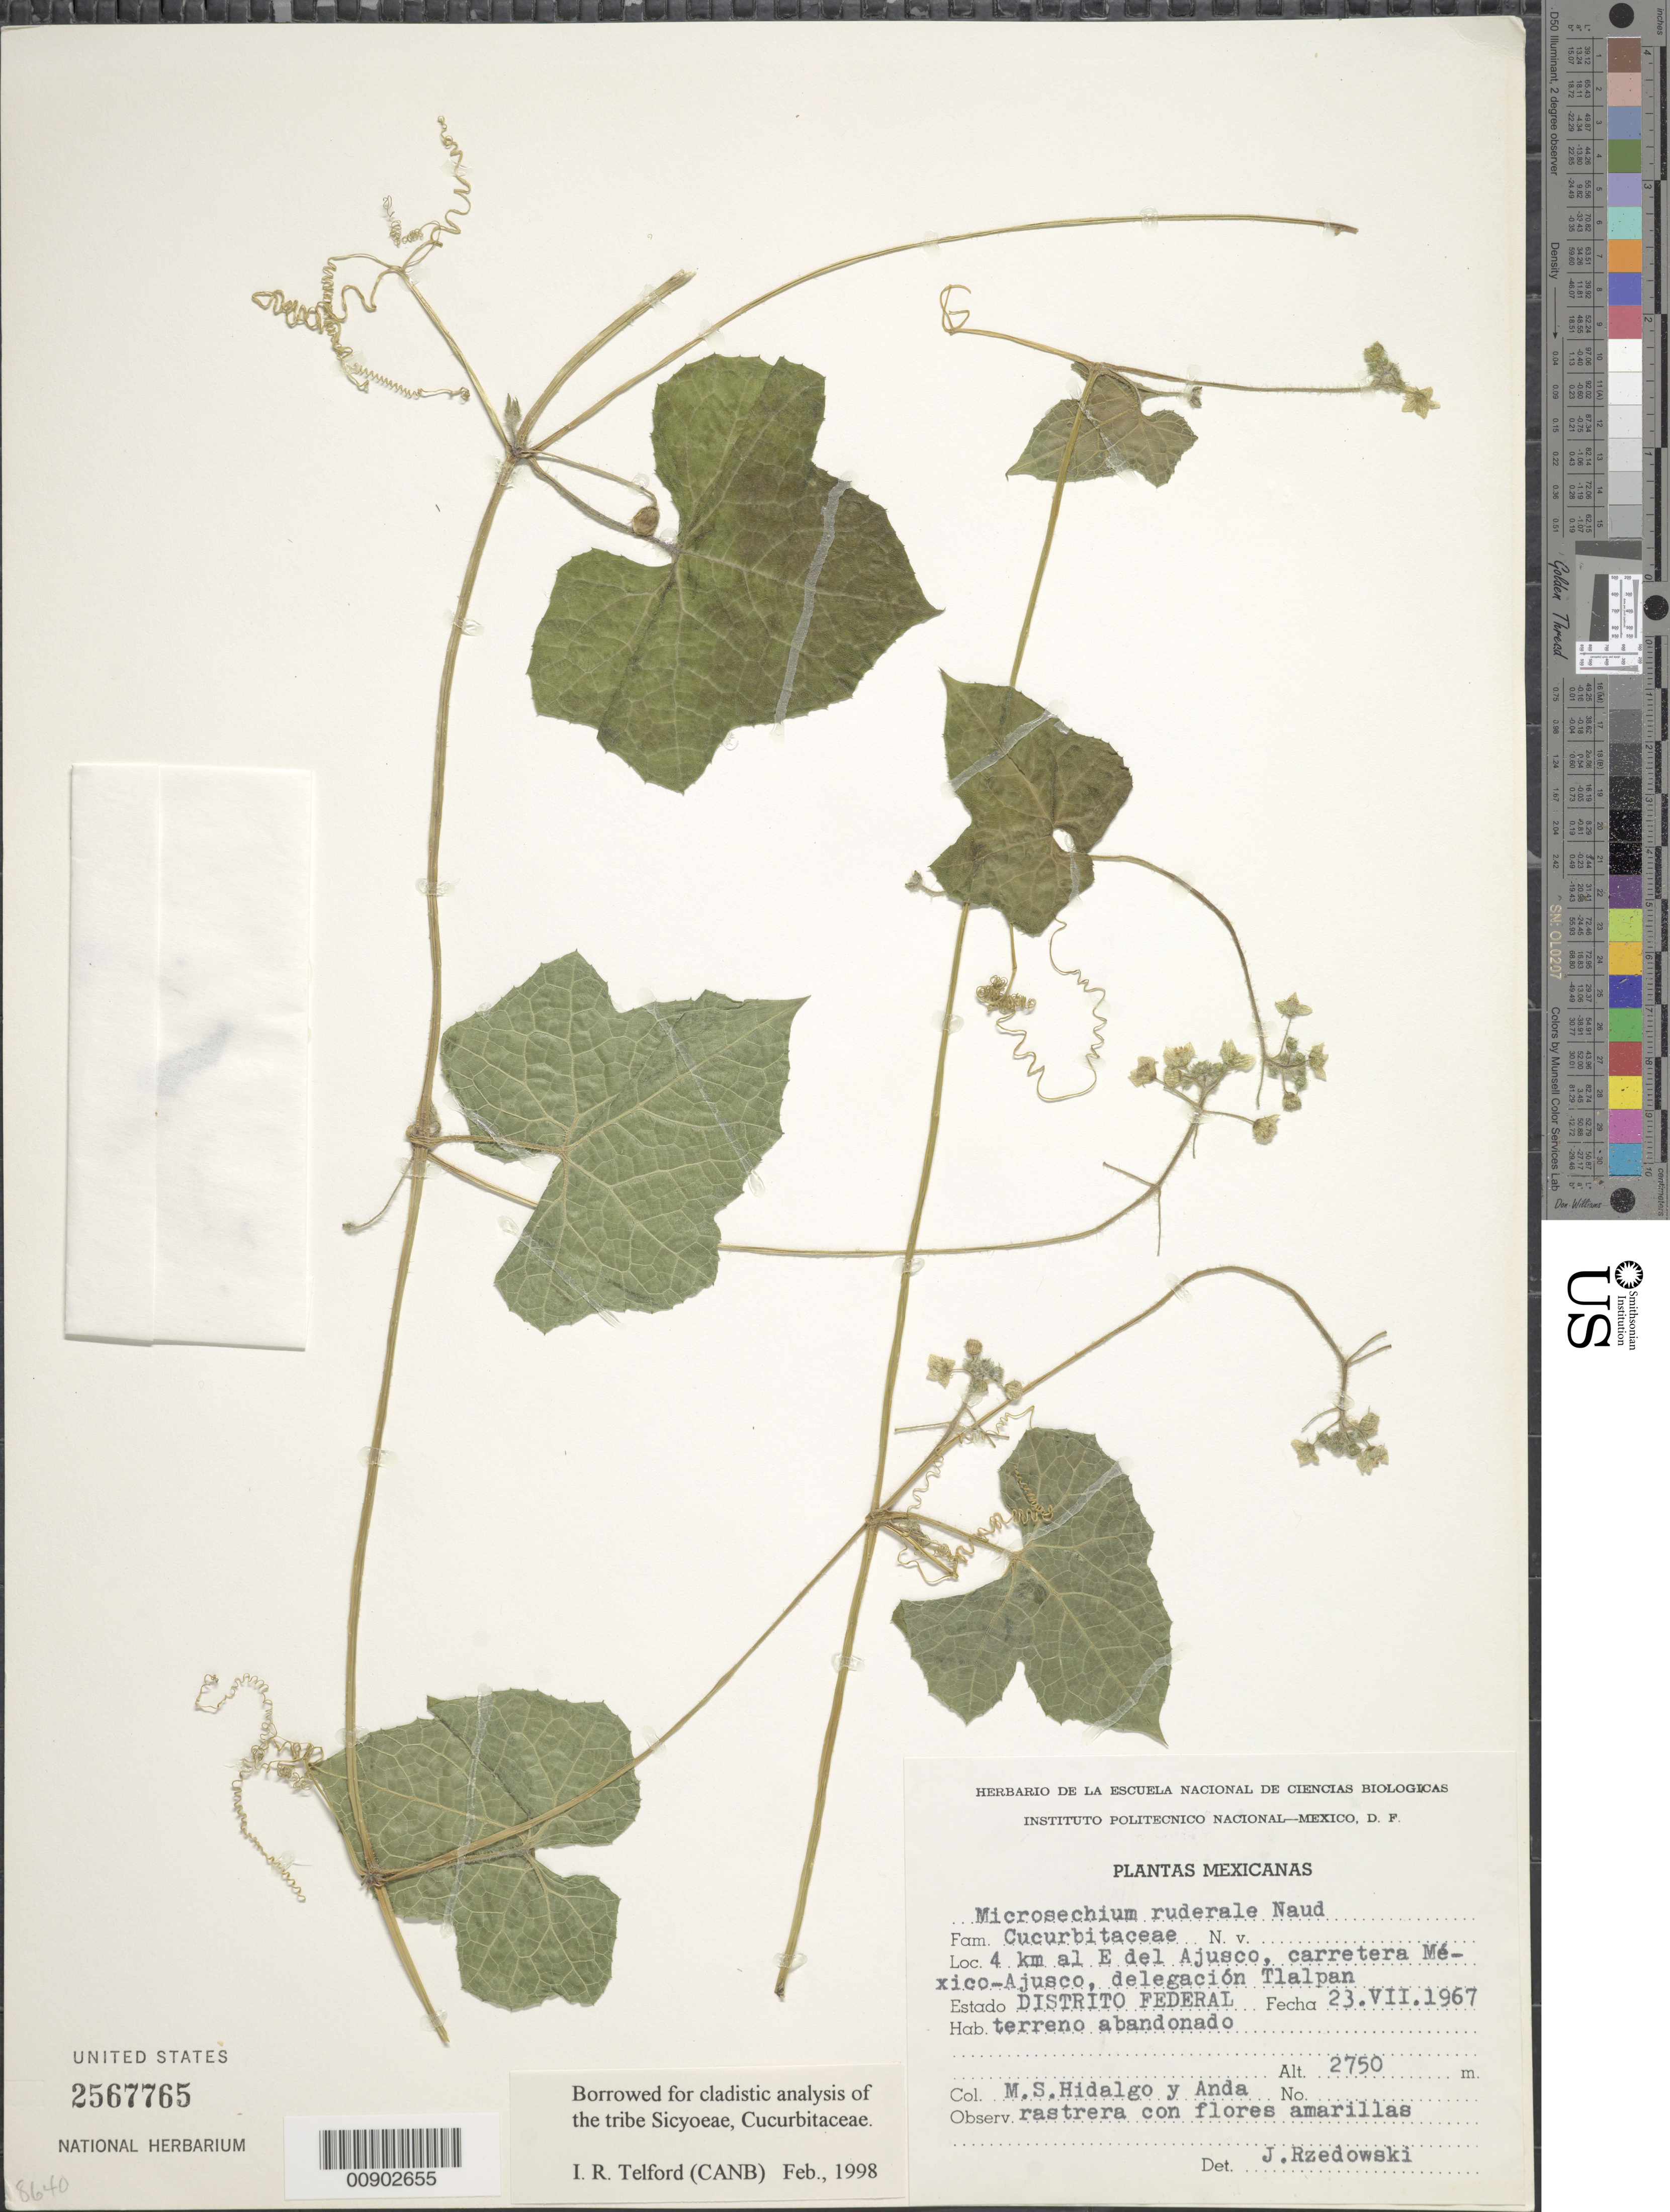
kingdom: Plantae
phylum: Tracheophyta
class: Magnoliopsida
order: Cucurbitales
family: Cucurbitaceae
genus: Microsechium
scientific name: Microsechium ruderale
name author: Naudin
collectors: Hidalgo y Anda, M. S.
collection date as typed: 23 Jul 1967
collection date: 1967-07-23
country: Mexico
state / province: Distrito Federal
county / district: Tlalpan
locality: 4 km al E del Ajusco, carretera México-Ajusco, delegación Tlalpan, Distrito Federal.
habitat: Terreno abandonado.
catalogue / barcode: US 2567765